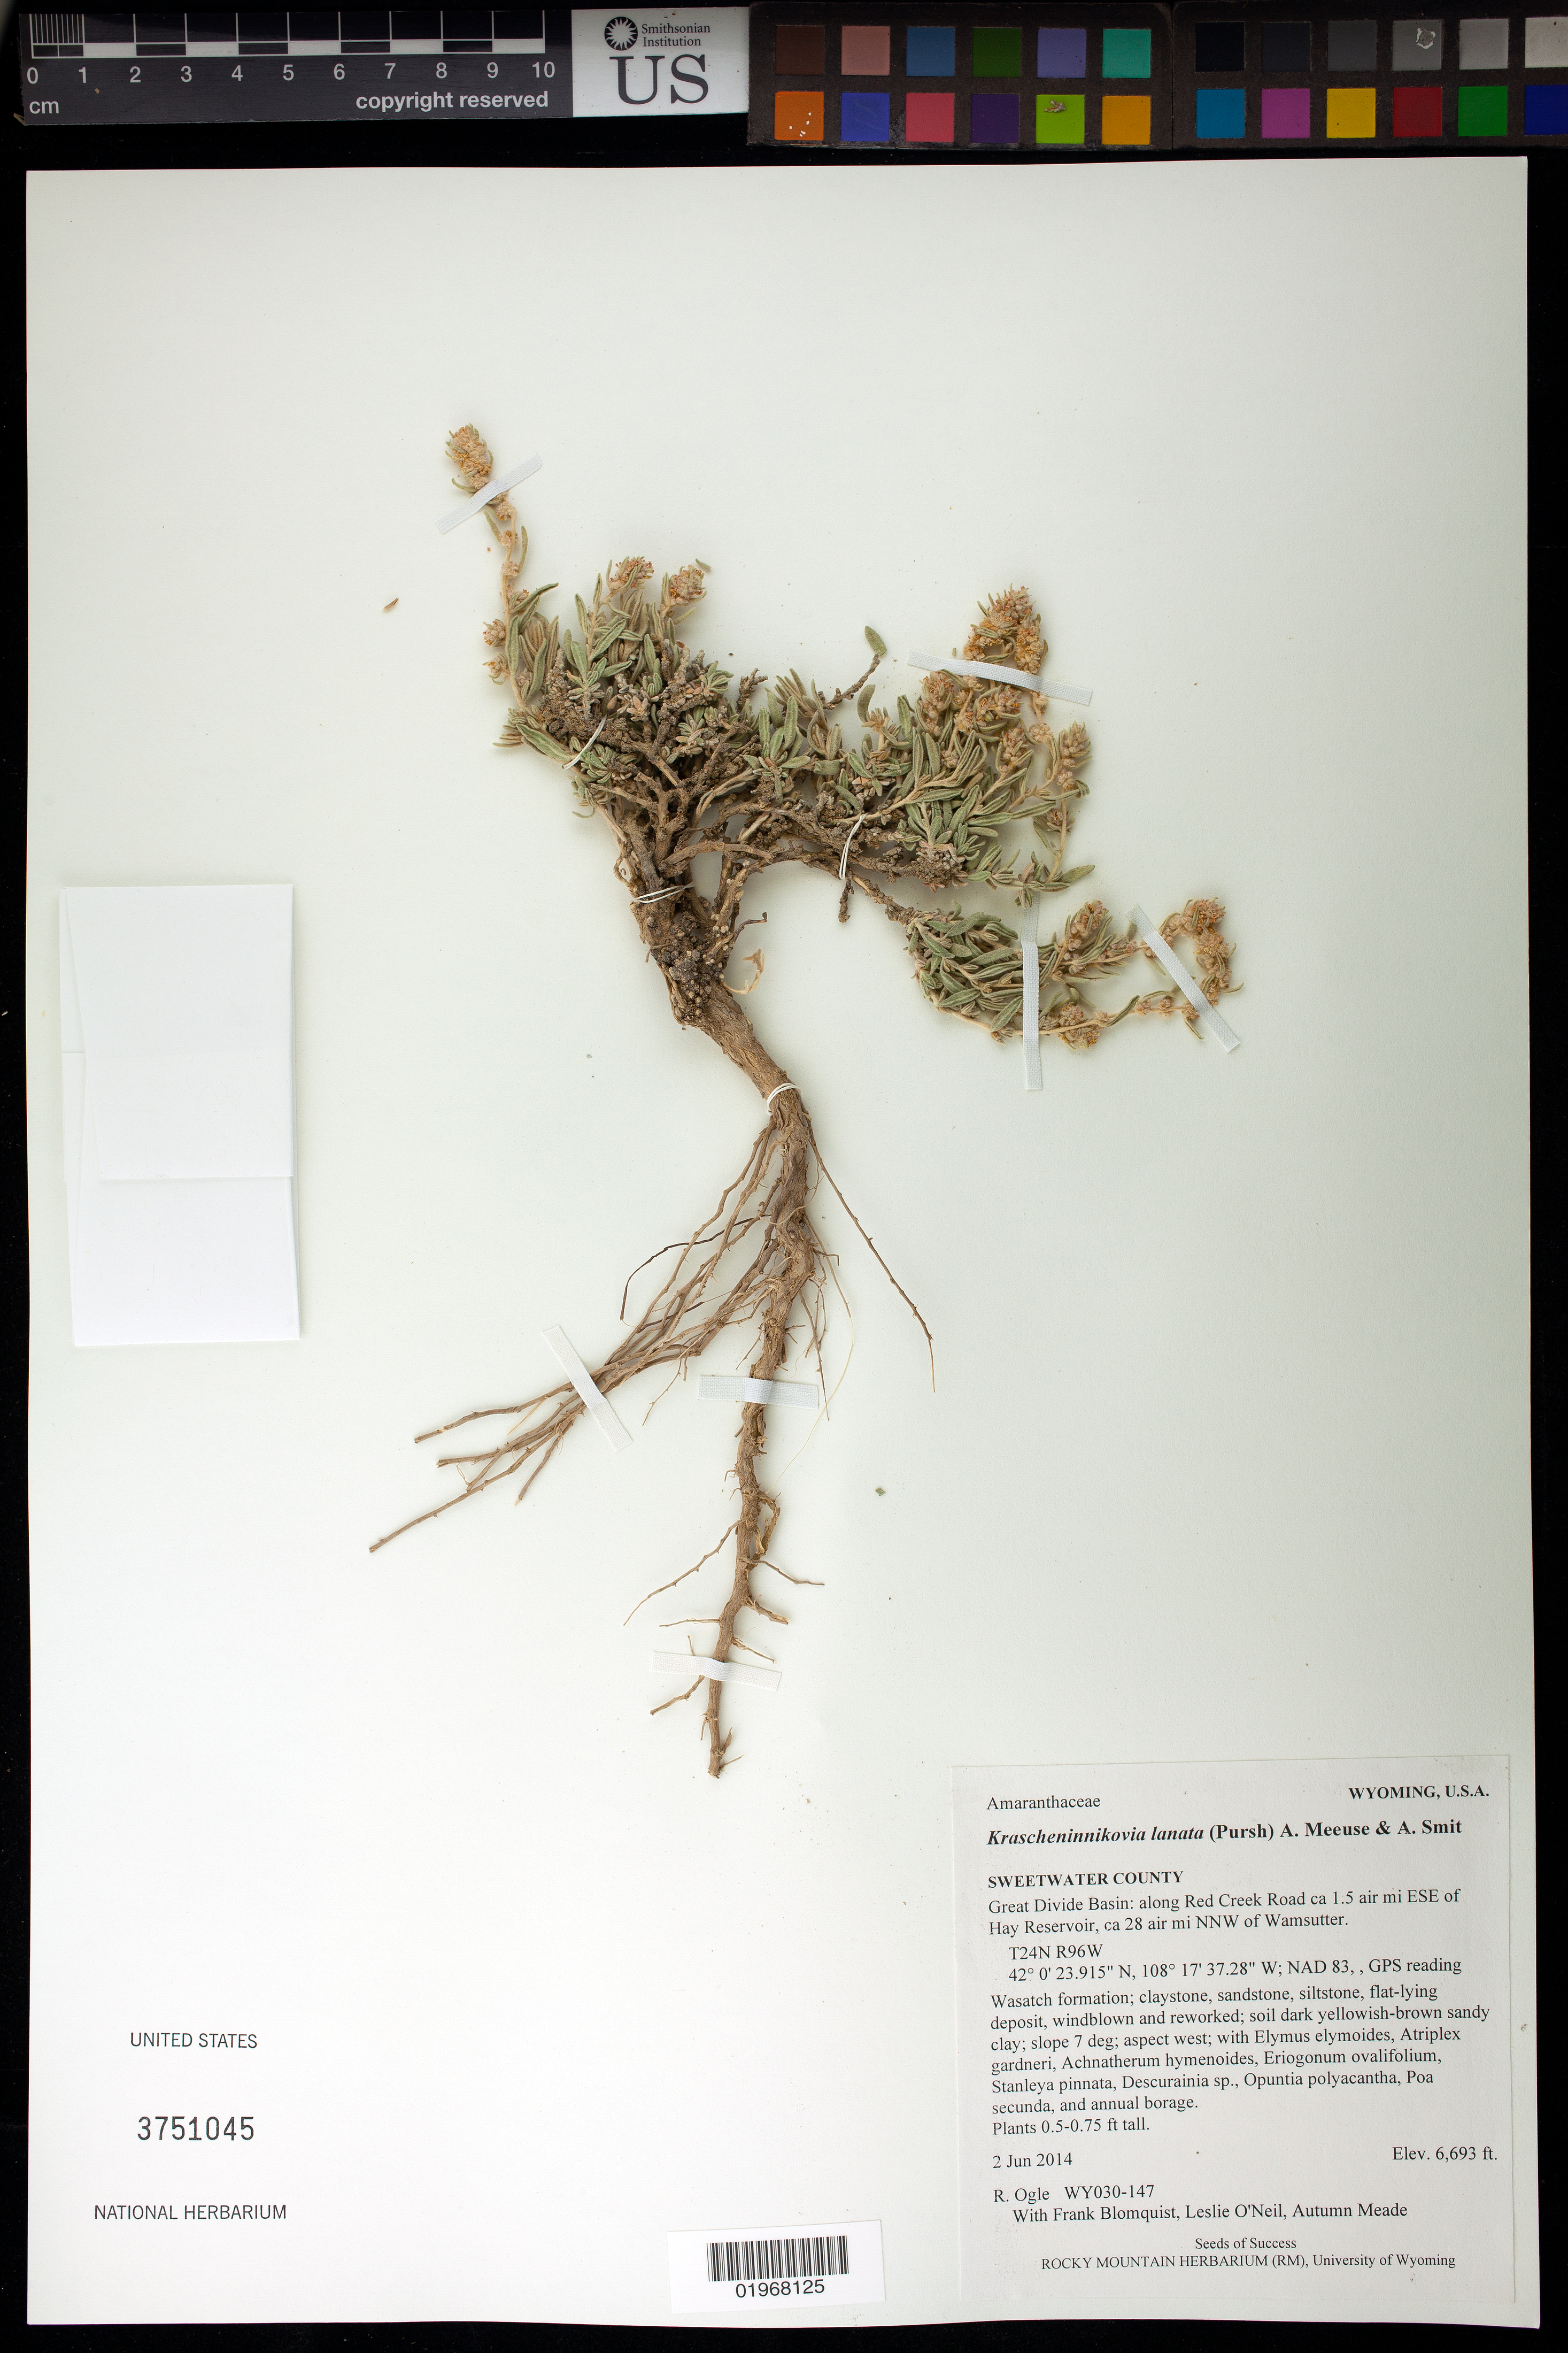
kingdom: Plantae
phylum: Tracheophyta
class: Magnoliopsida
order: Caryophyllales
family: Amaranthaceae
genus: Krascheninnikovia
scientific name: Krascheninnikovia lanata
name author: (Pursh) A. Meeuse & A.Smit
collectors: R. Ogle, F. Blomquist, L. O'Neil & A. Meade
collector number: WY030-147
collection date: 2014-06-02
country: United States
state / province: Wyoming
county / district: Sweetwater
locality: Great Divide Basin: along Red Creek Road ca 1.5 air mi.ESE of Hay Reservoir, ca 28 air mi. NNW of Wamsutter.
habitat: Claystone, sandstone, siltstone, flat-lying deposit, soil dark yellowish-brown sandy clay.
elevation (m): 2040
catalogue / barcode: US 3751045